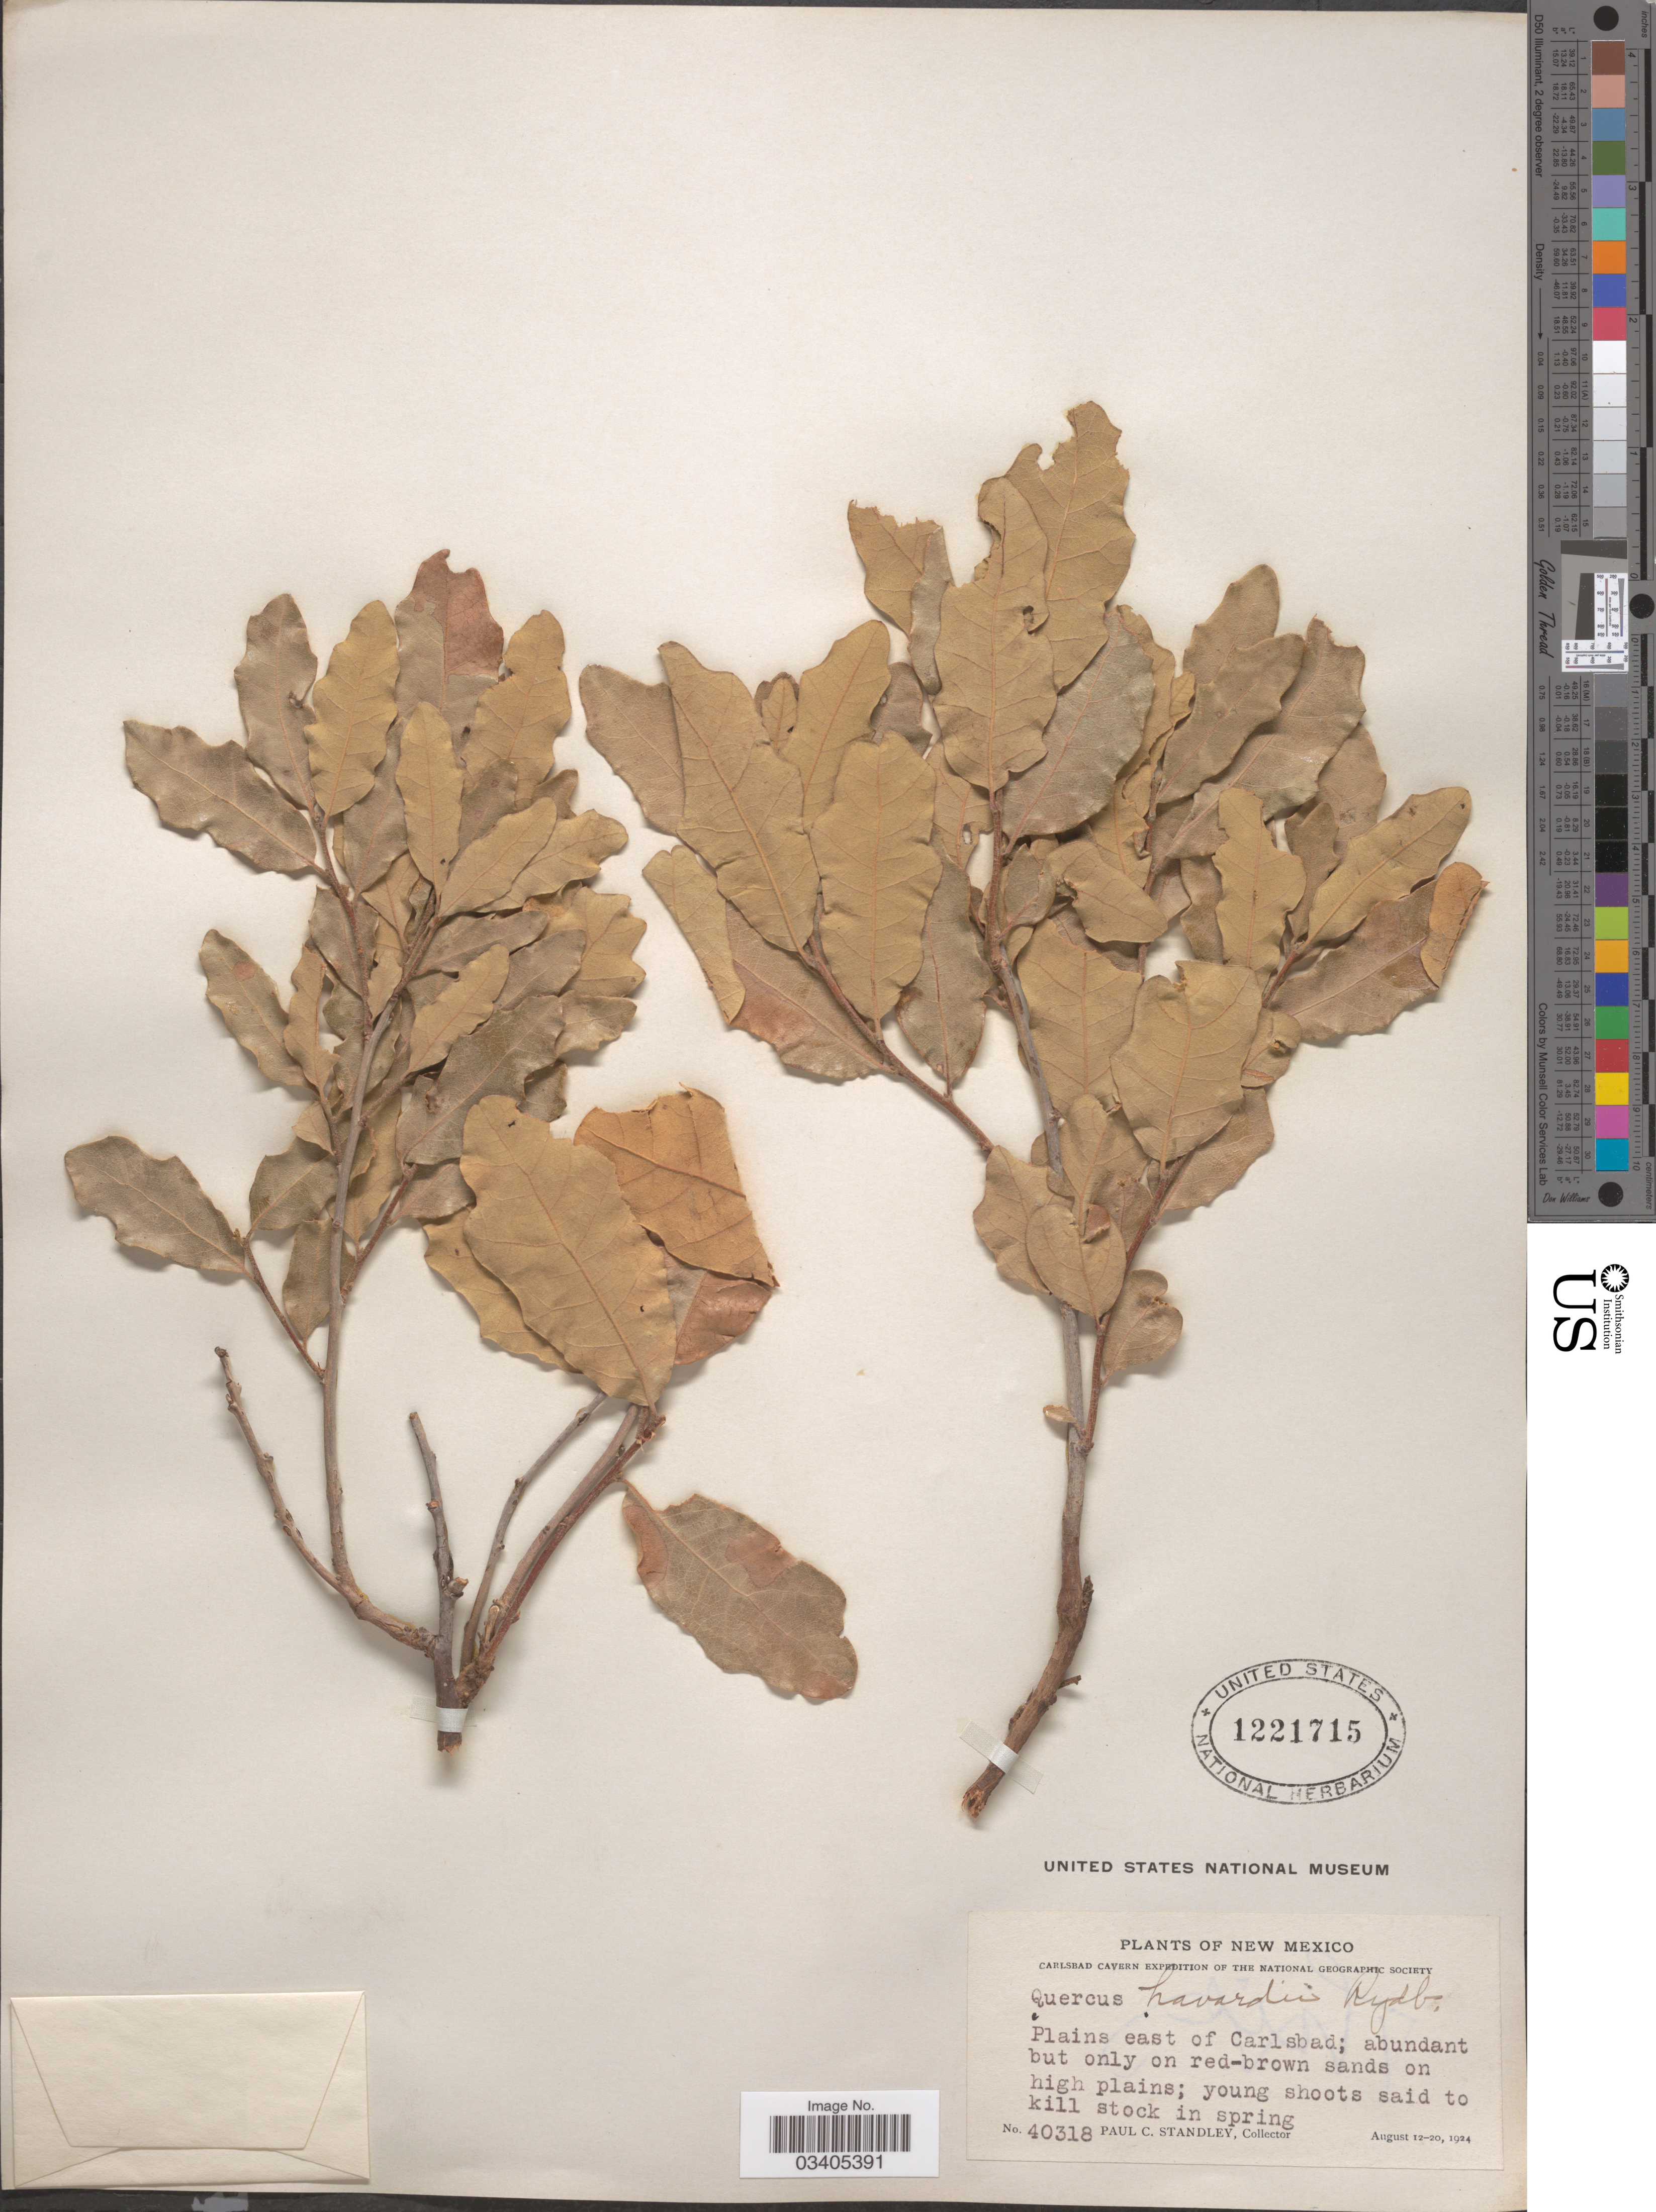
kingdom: Plantae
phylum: Tracheophyta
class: Magnoliopsida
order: Fagales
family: Fagaceae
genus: Quercus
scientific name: Quercus havardii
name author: Rydb.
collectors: P. C. Standley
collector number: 40318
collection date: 1924-08-12/1924-08-20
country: United States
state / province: New Mexico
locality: Plains east of Carlsbad.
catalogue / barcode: US 1221715